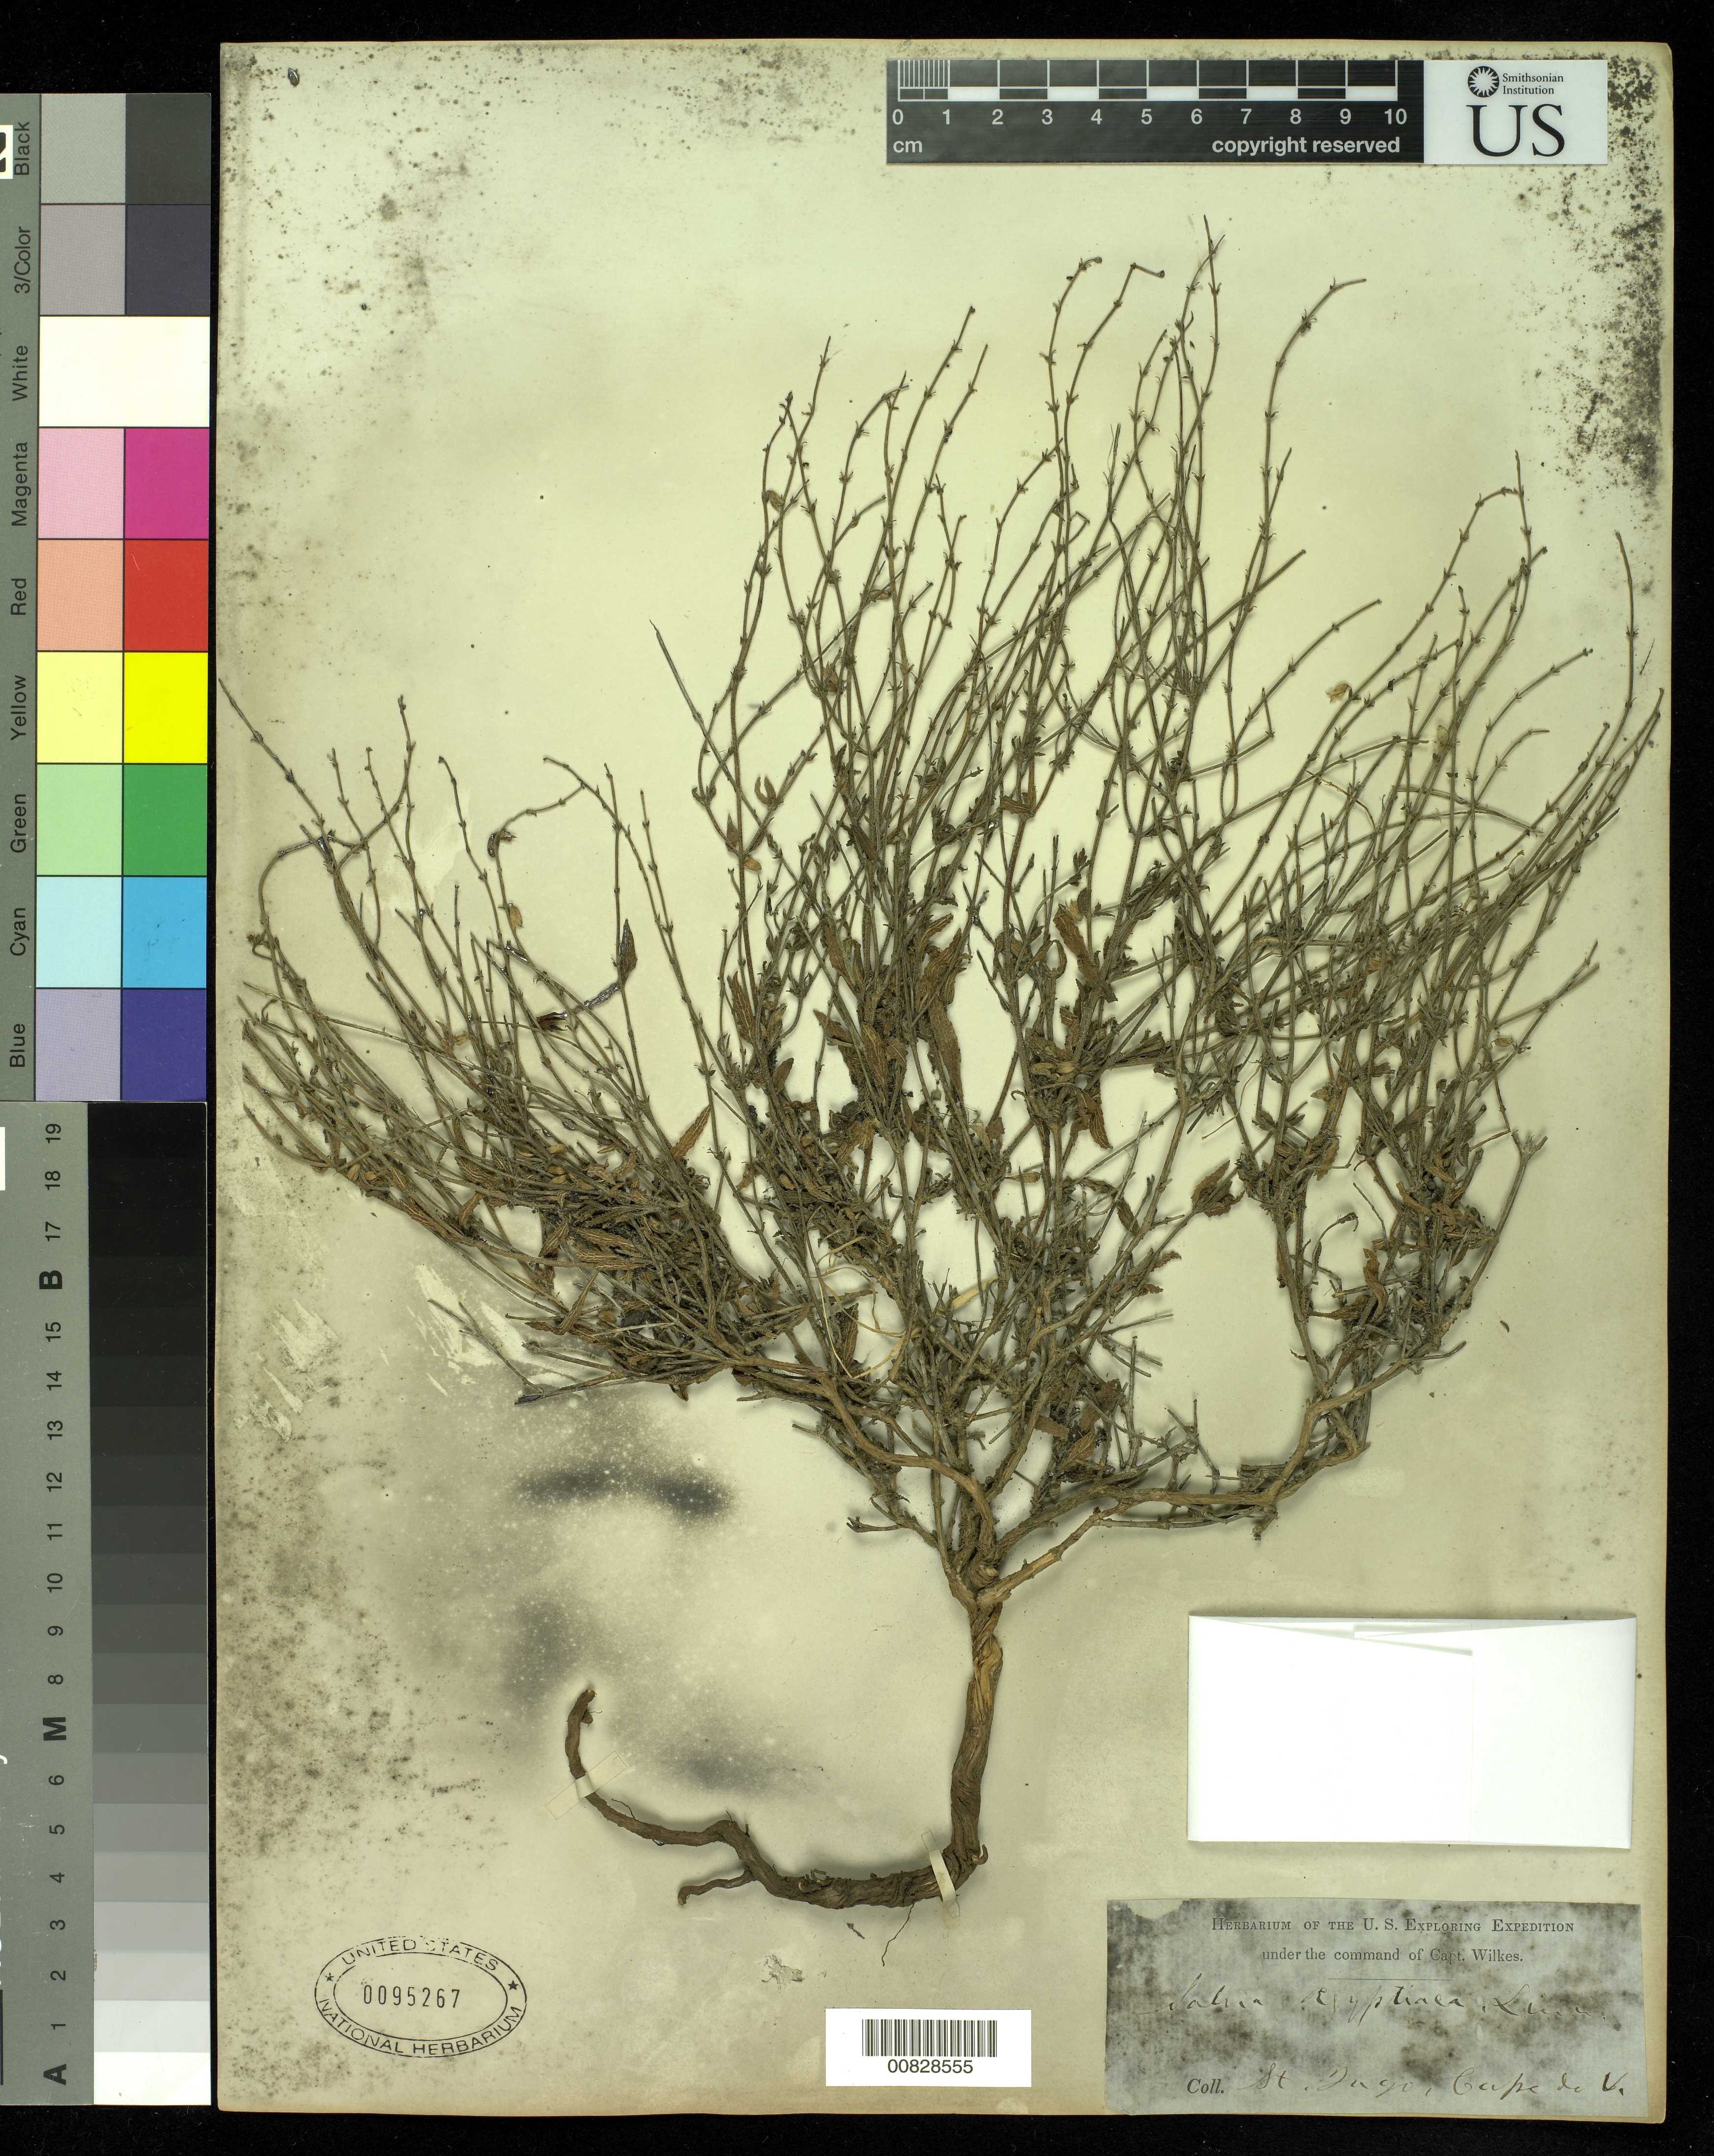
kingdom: Plantae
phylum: Tracheophyta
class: Magnoliopsida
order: Lamiales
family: Lamiaceae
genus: Salvia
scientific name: Salvia aegyptiaca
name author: L.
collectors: Wilkes Explor. Exped.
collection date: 1838/1842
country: Cape Verde Islands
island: Cape Verde Is.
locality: St. Jago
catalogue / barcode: US 95267